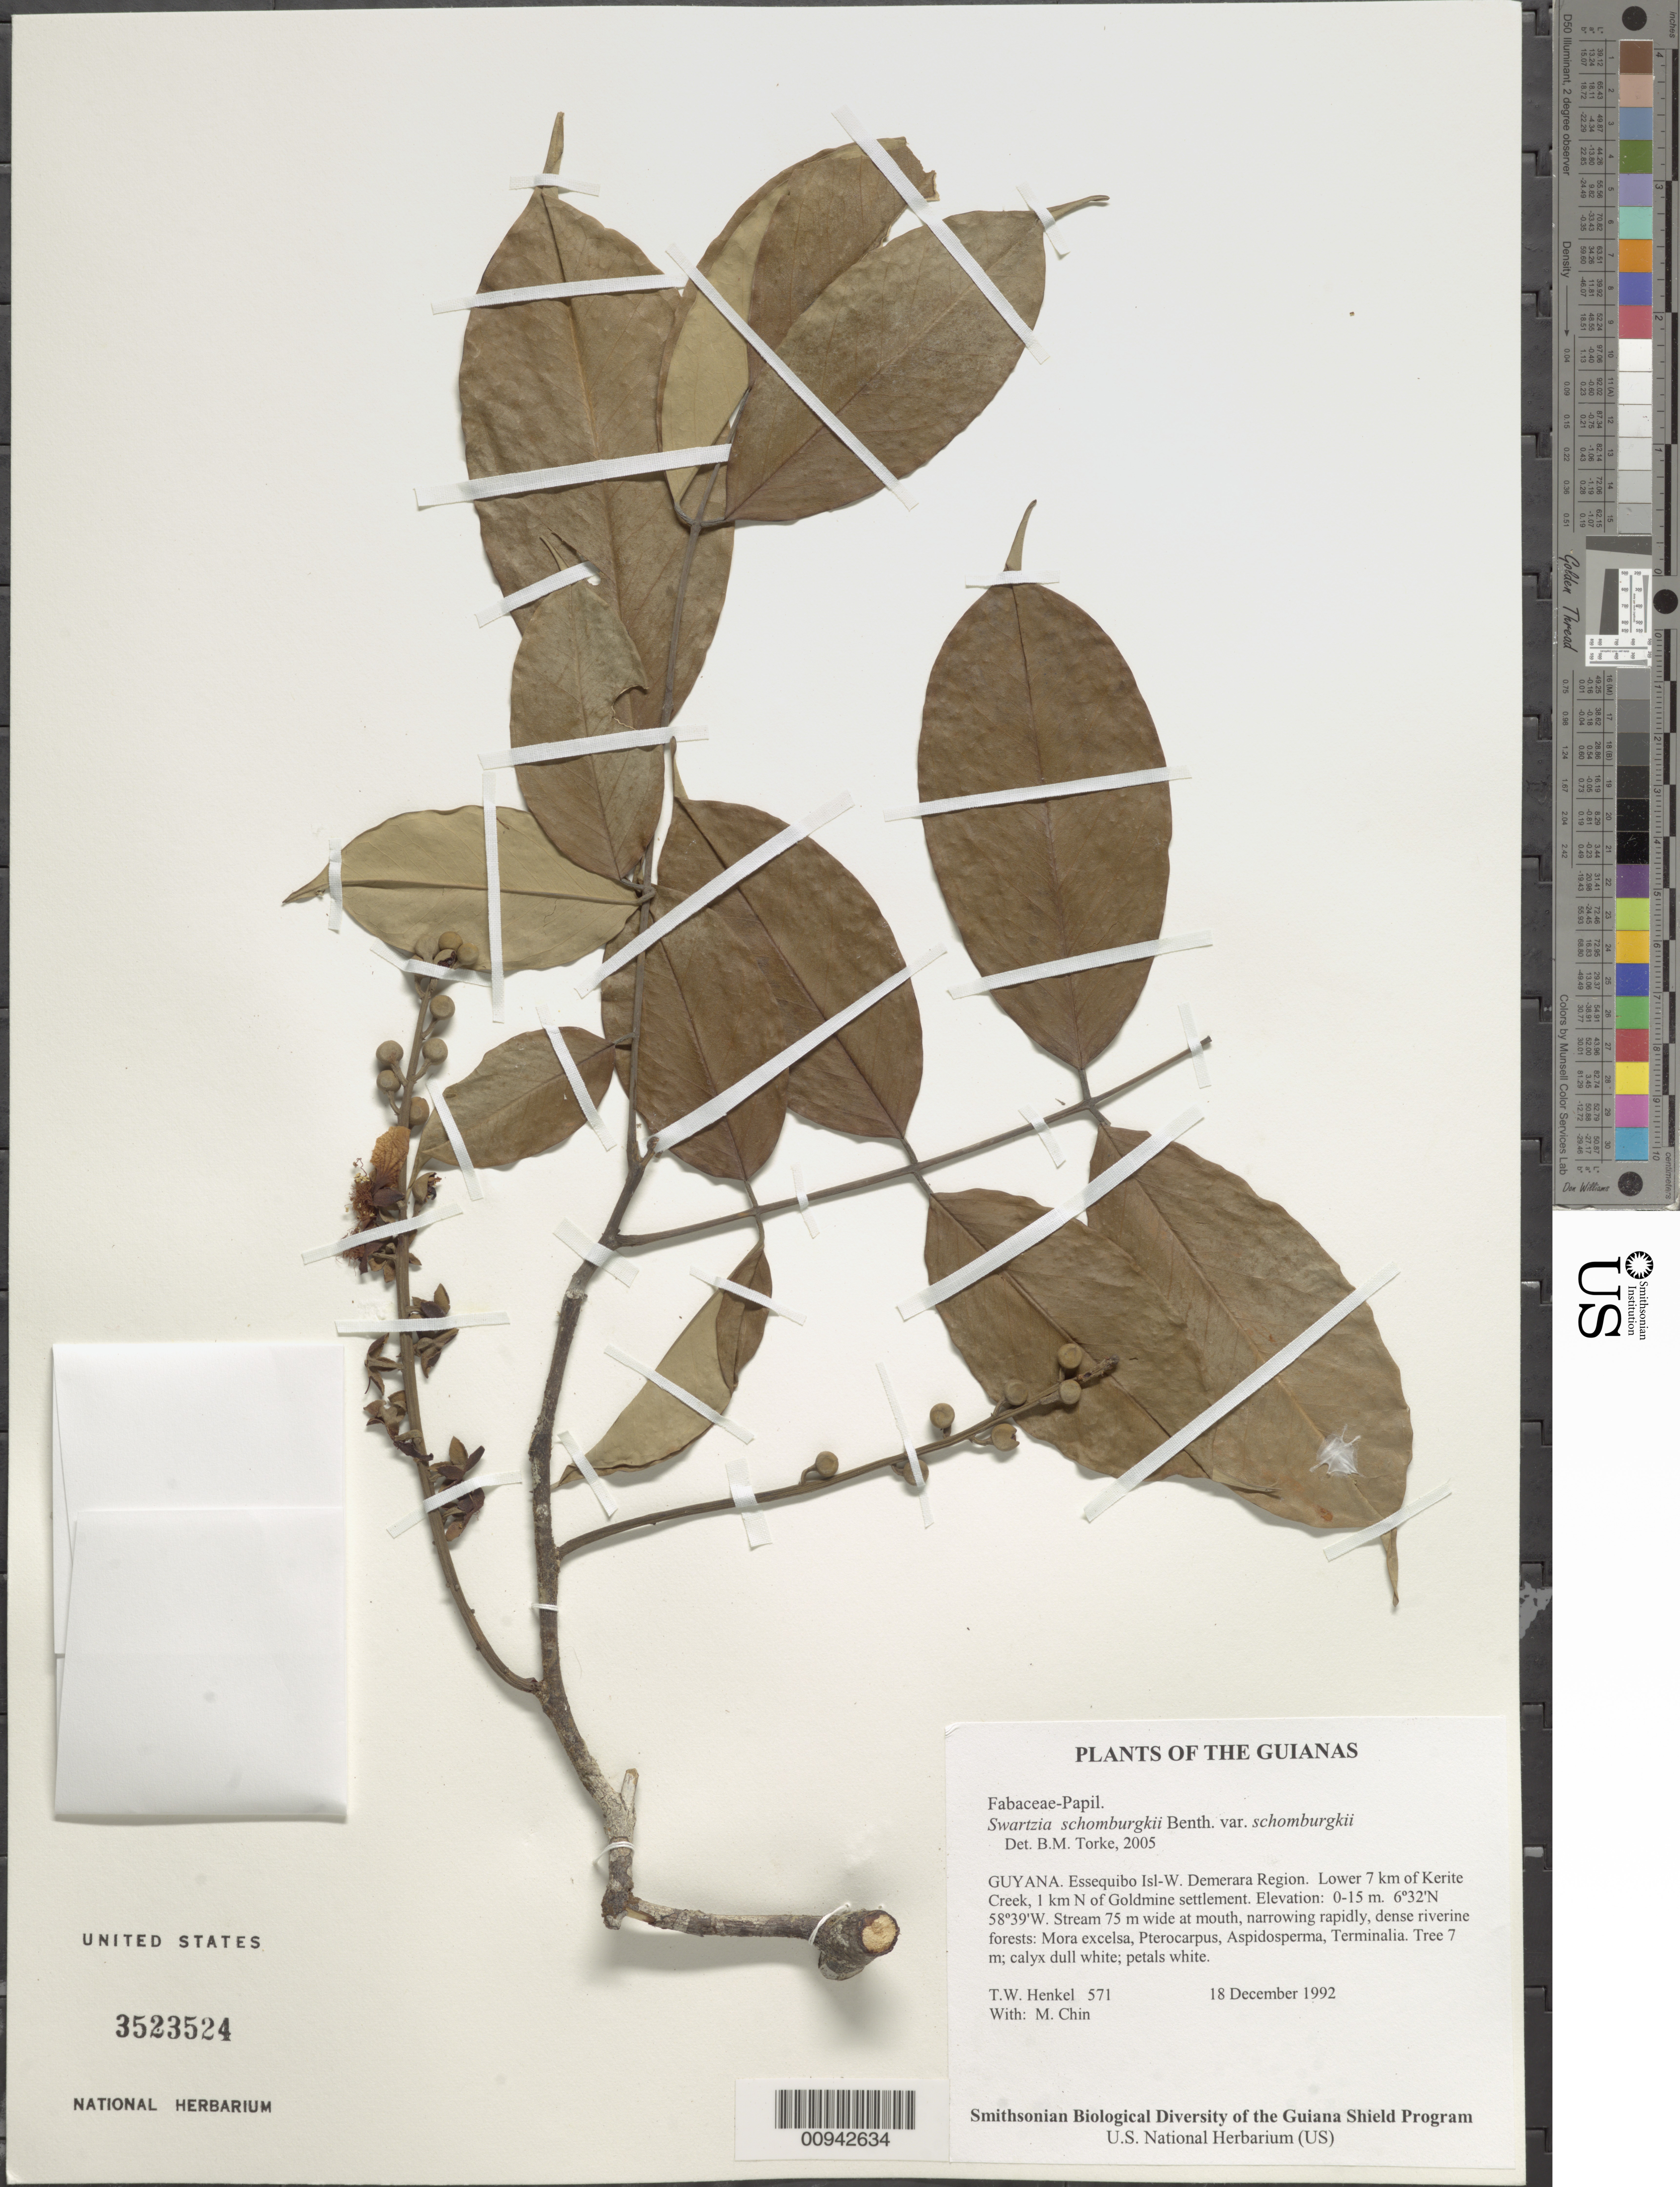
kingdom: Plantae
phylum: Tracheophyta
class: Magnoliopsida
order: Fabales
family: Fabaceae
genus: Swartzia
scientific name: Swartzia schomburgkii var. guayanensis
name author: R.S. Cowan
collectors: T. Henkel & M. Chin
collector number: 571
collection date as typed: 18 December 1992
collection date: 1992-12-18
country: Guyana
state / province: Essequibo Isl-W. Demerara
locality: Lower 7 km of Kerite Creek, 1 km N of Goldmine settlement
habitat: Stream 75 m wide at mouth, narrowing rapidly, dense riverine forests: Mora excelsa, Pterocarpus, Aspidosperma, Terminalia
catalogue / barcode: US 3523524